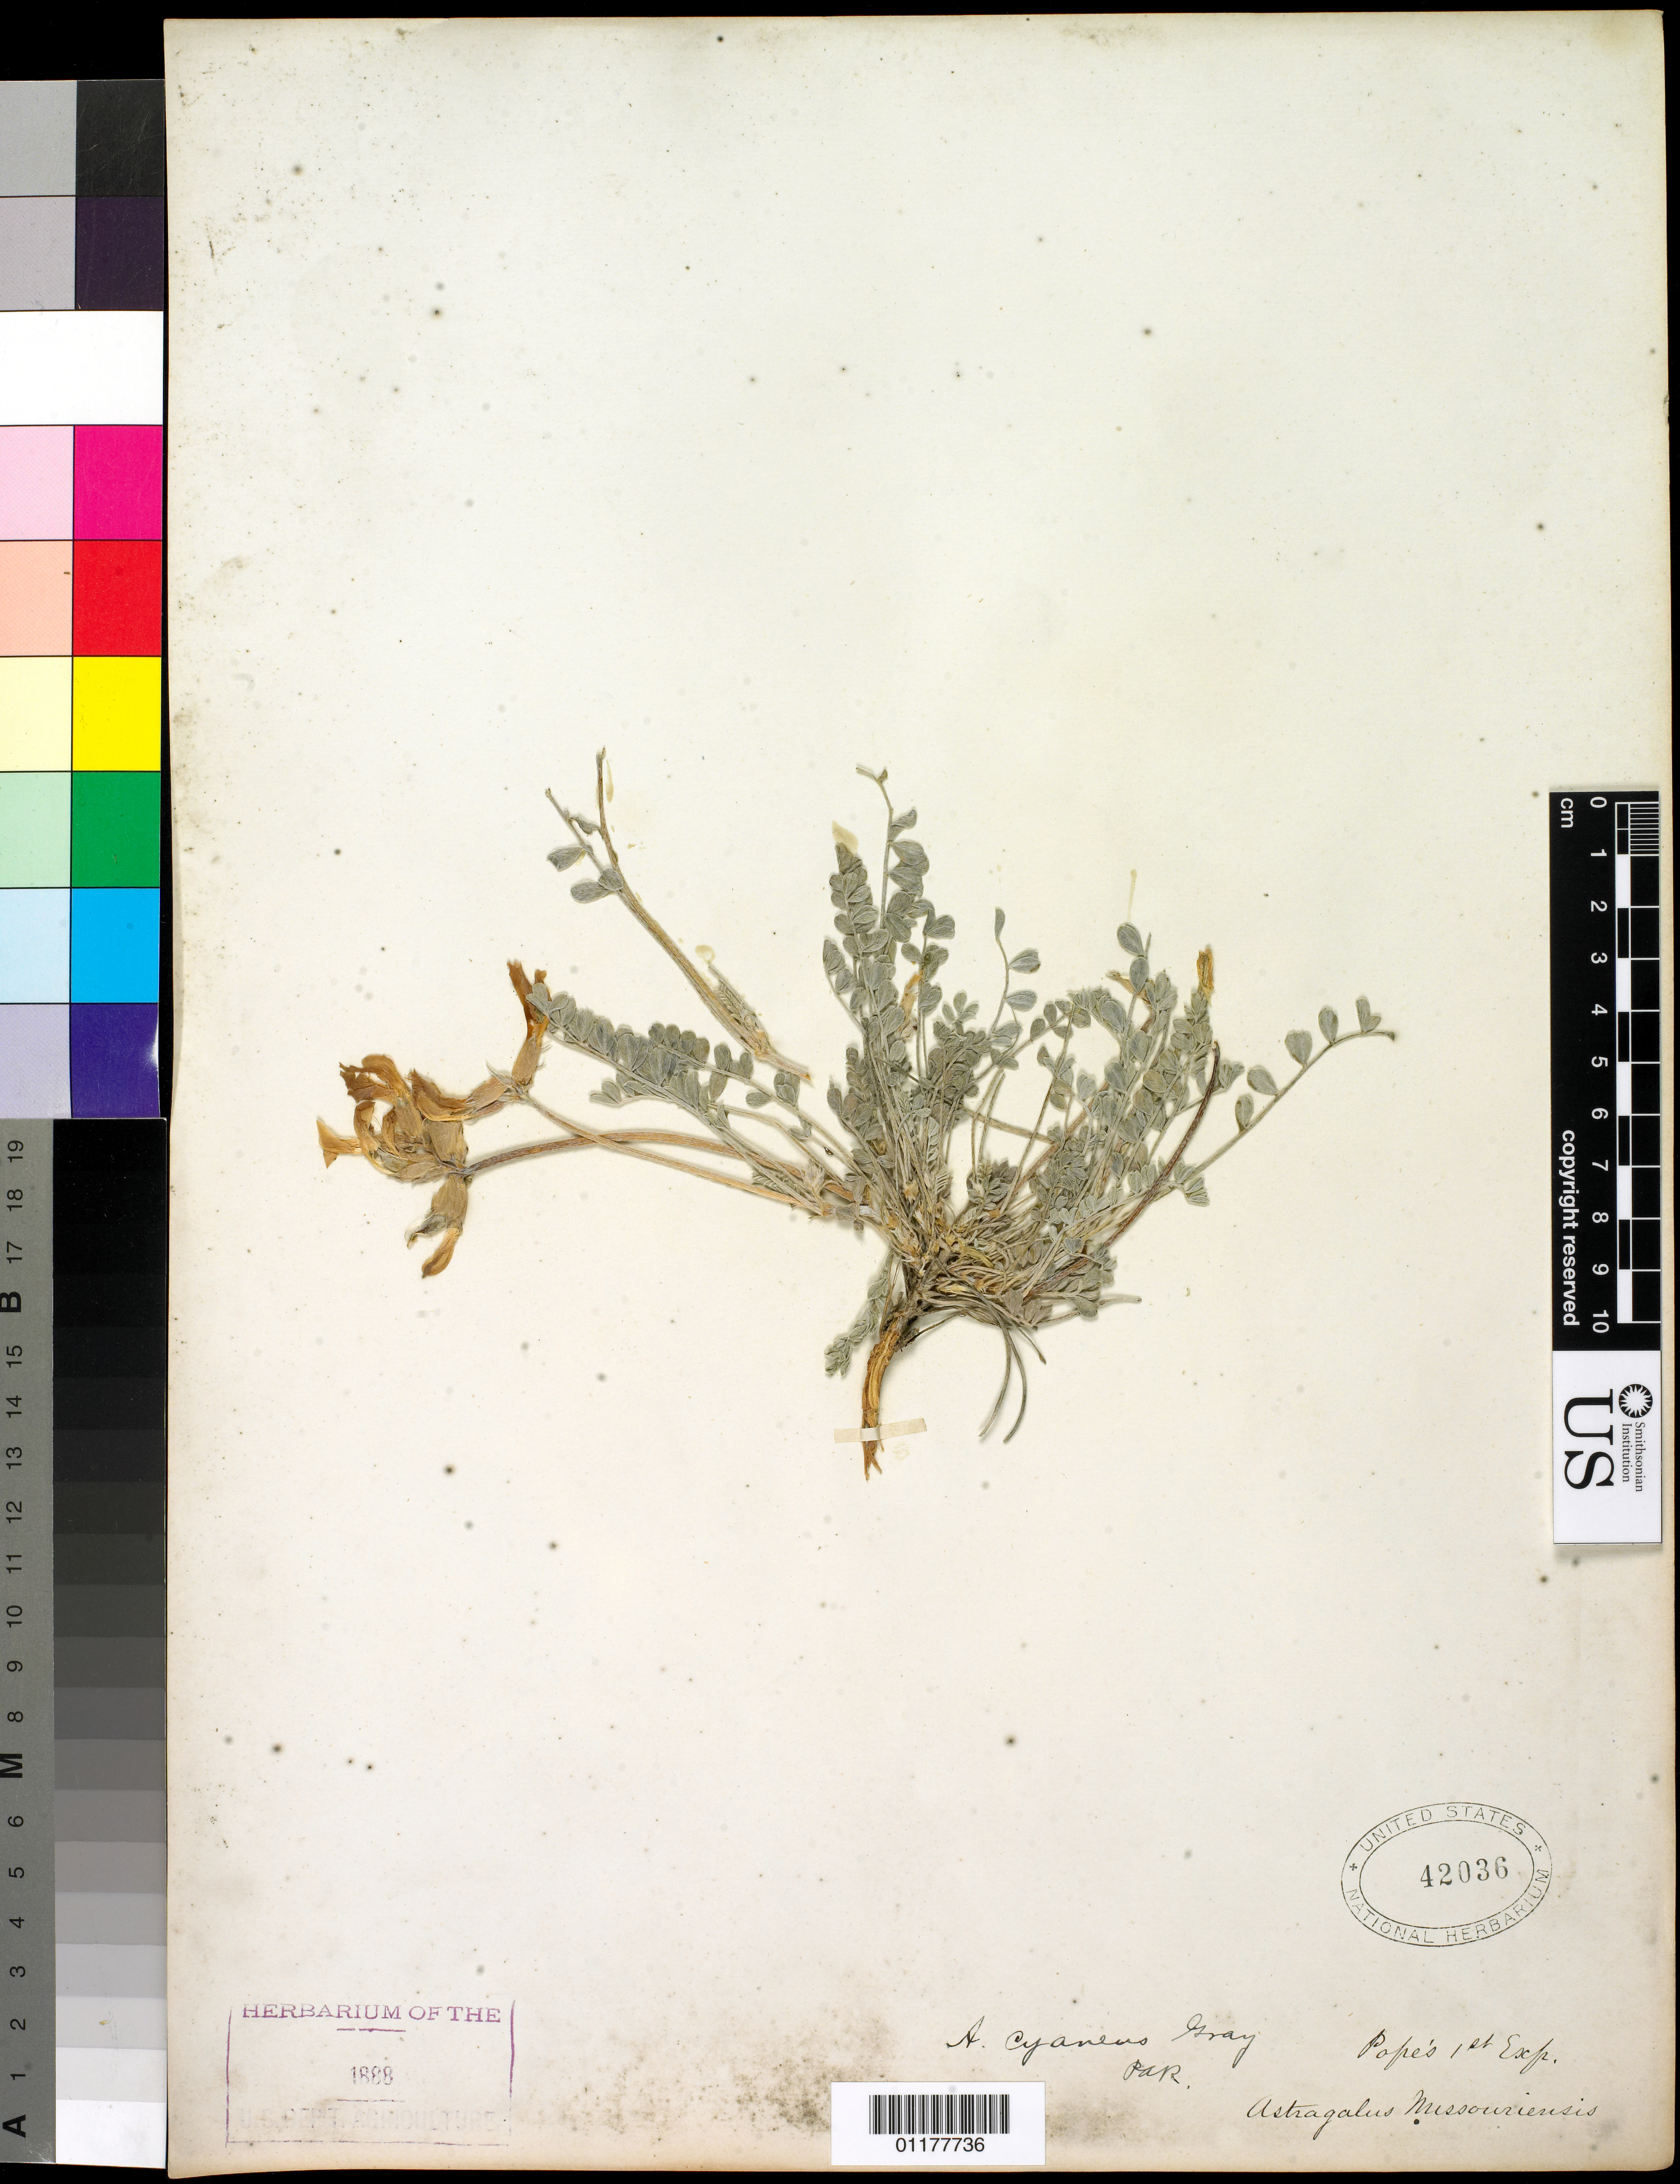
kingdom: Plantae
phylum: Tracheophyta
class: Magnoliopsida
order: Fabales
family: Fabaceae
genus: Astragalus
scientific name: Astragalus cyaneus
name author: A. Gray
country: Canada / United States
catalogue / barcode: US 42036